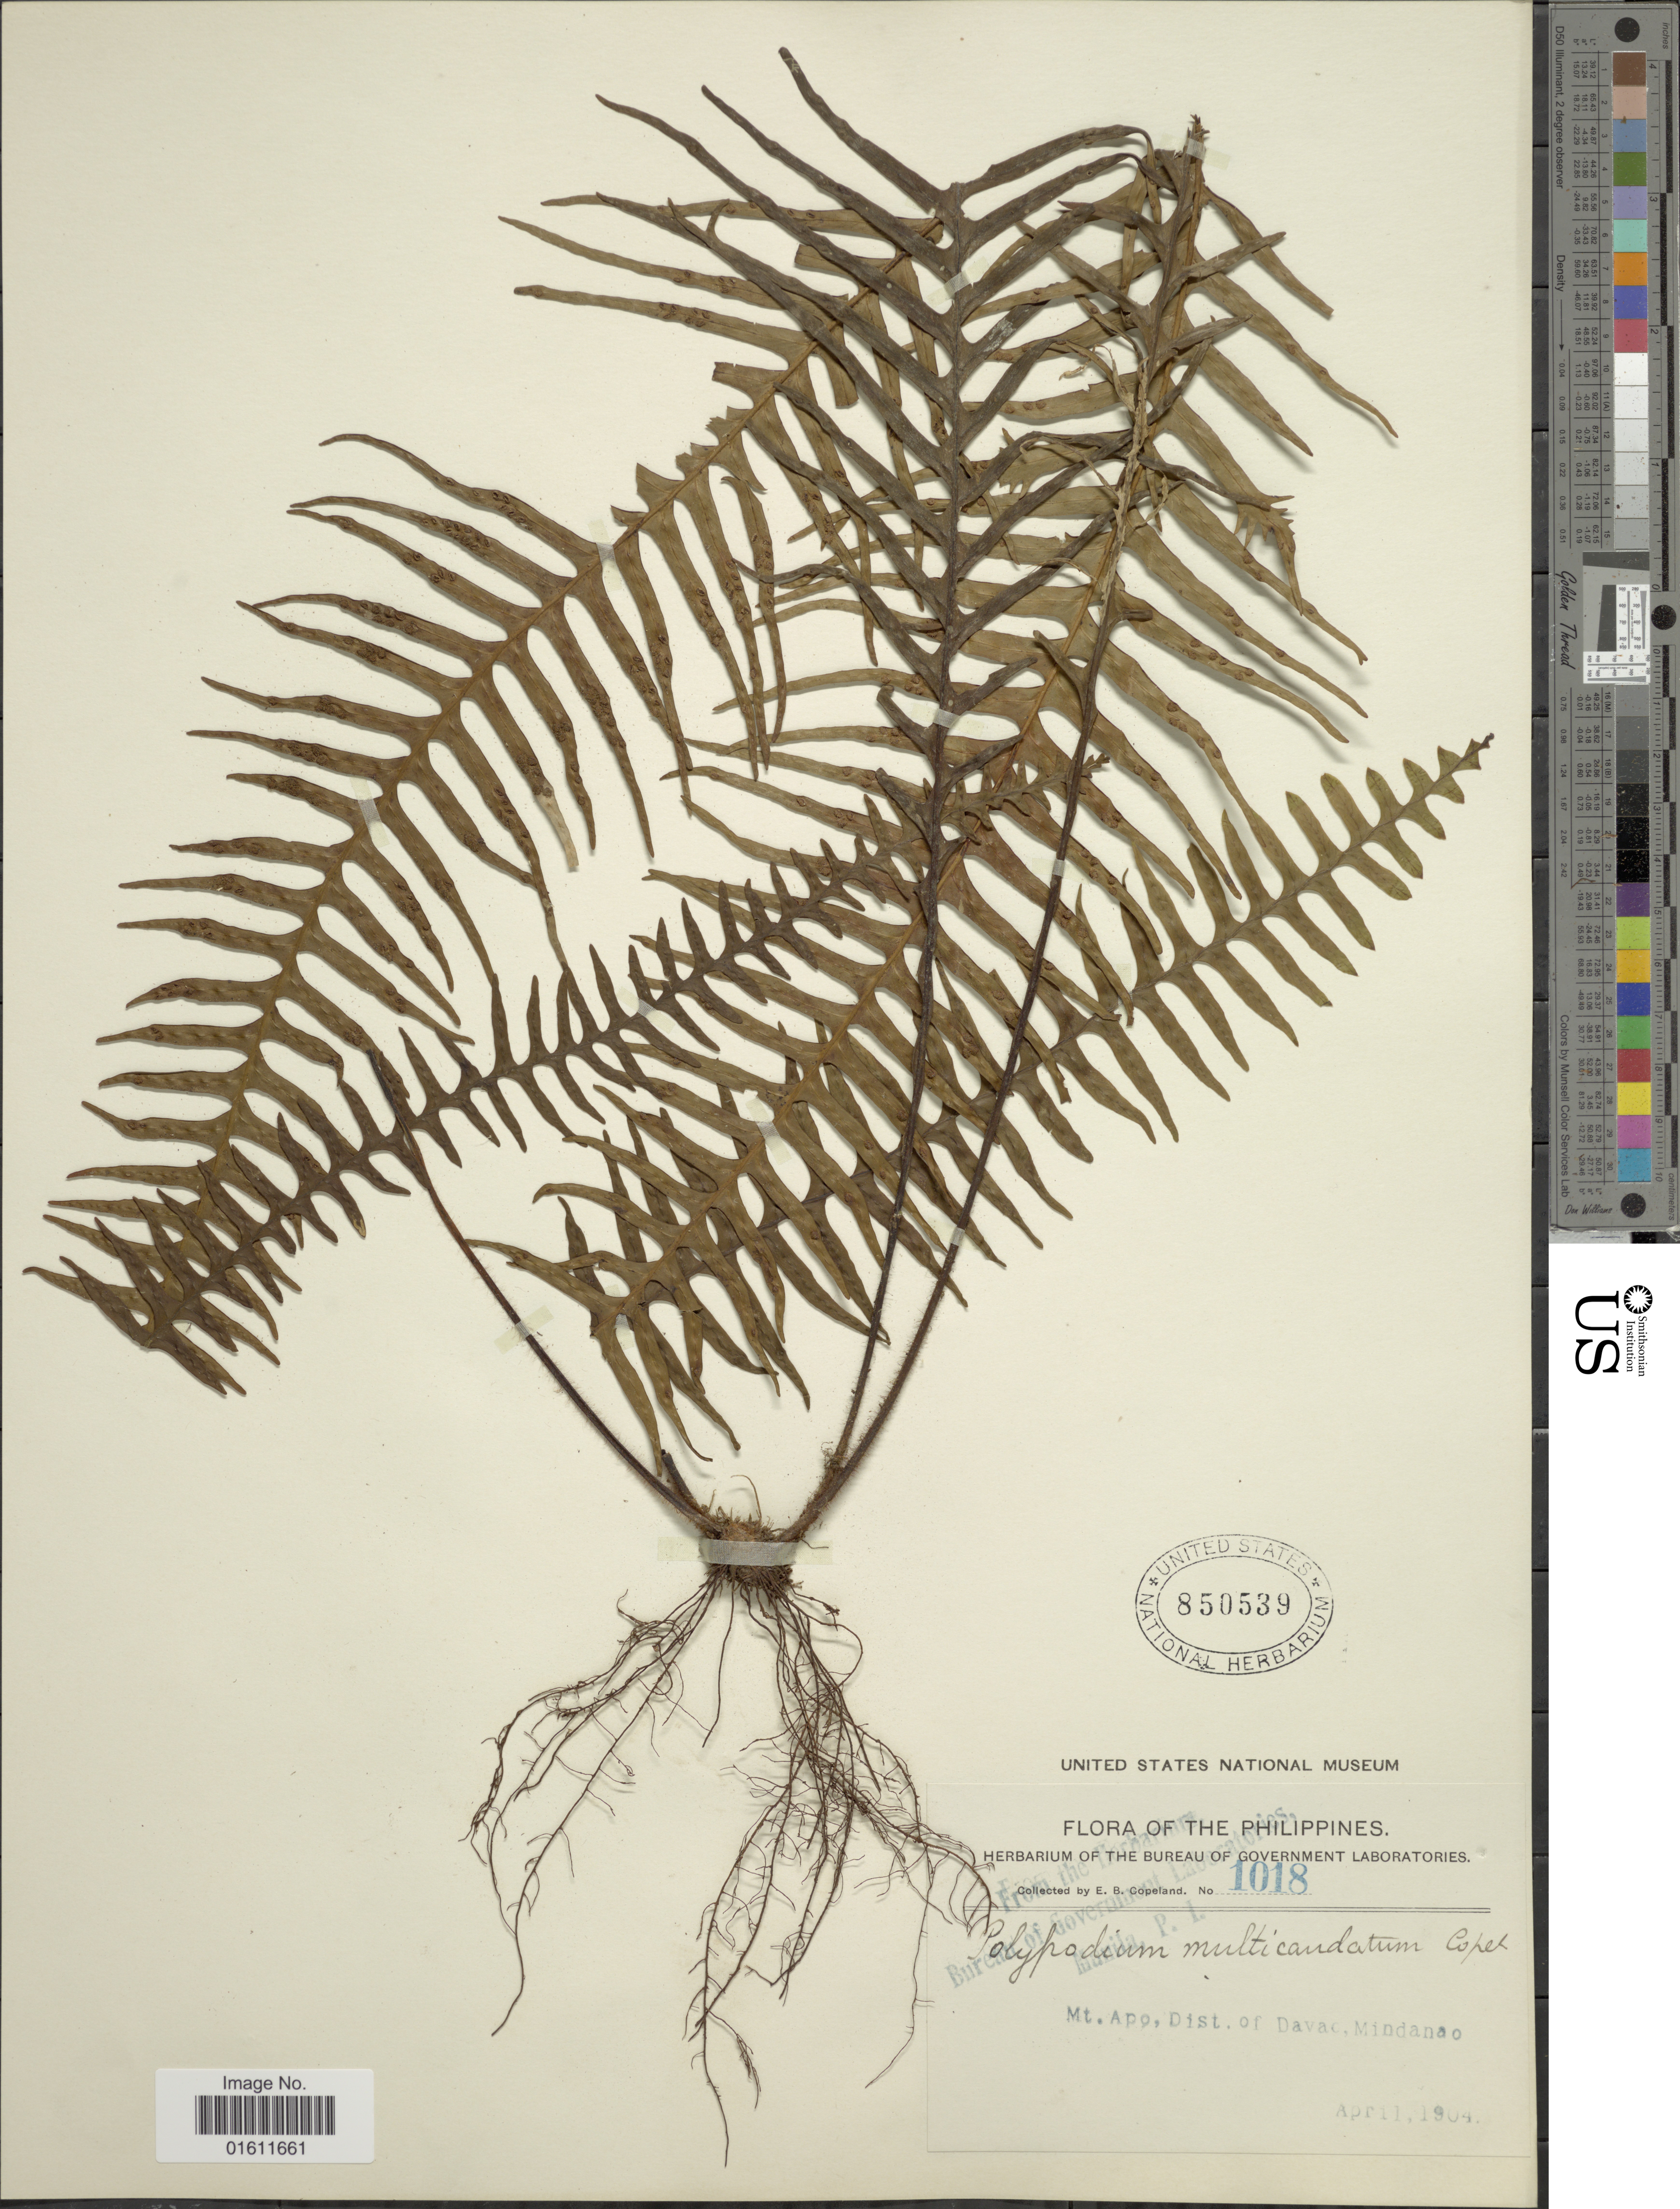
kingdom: Plantae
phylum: Tracheophyta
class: Polypodiopsida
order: Polypodiales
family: Polypodiaceae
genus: Prosaptia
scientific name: Prosaptia multicaudata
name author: (Copel.) Parris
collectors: E. B. Copeland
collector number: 1018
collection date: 1904-04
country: Philippines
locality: Mt. Apo, Dist. of Davao, Mindanao.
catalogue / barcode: US 850539